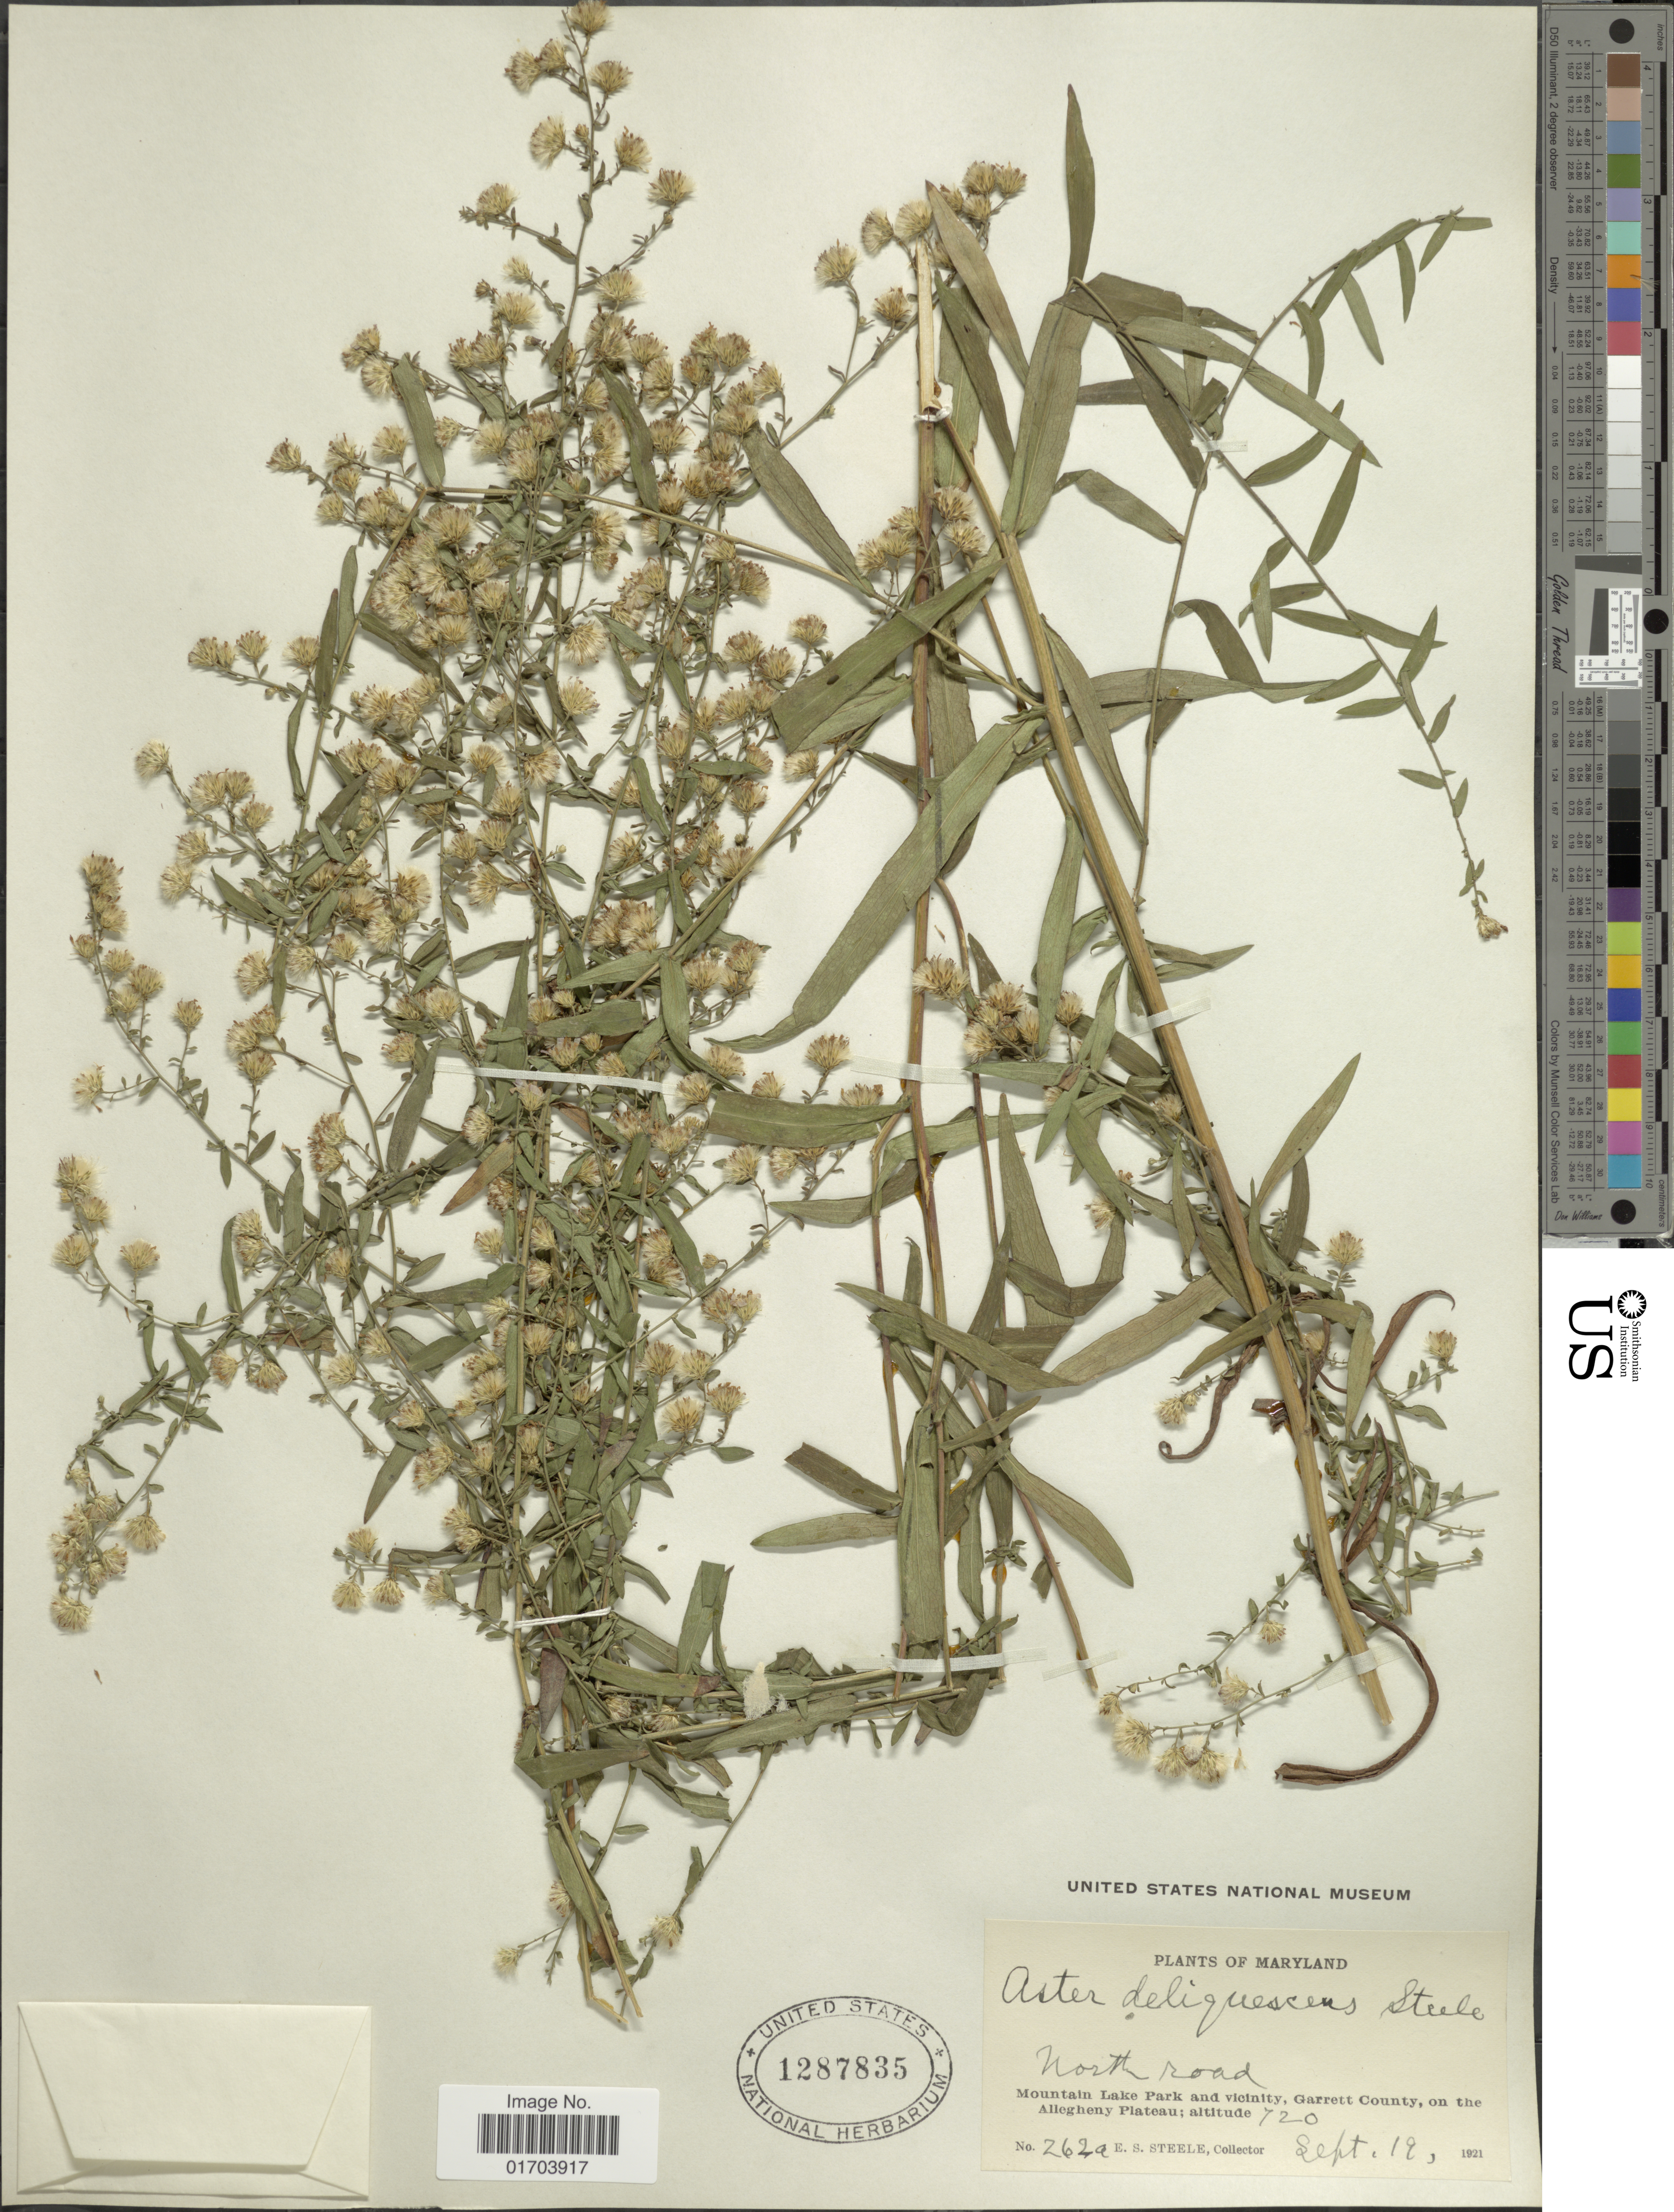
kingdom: Plantae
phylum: Tracheophyta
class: Magnoliopsida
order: Asterales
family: Asteraceae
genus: Aster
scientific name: Aster deliquescens E.S. Steele sp. nov. ined.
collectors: E. Steele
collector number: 262a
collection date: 1921-09-19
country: United States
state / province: Maryland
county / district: Garrett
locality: North road, Mountain Lake park and vicinity, Garrett County, on the Allegheny Plateau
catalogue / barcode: US 1287835